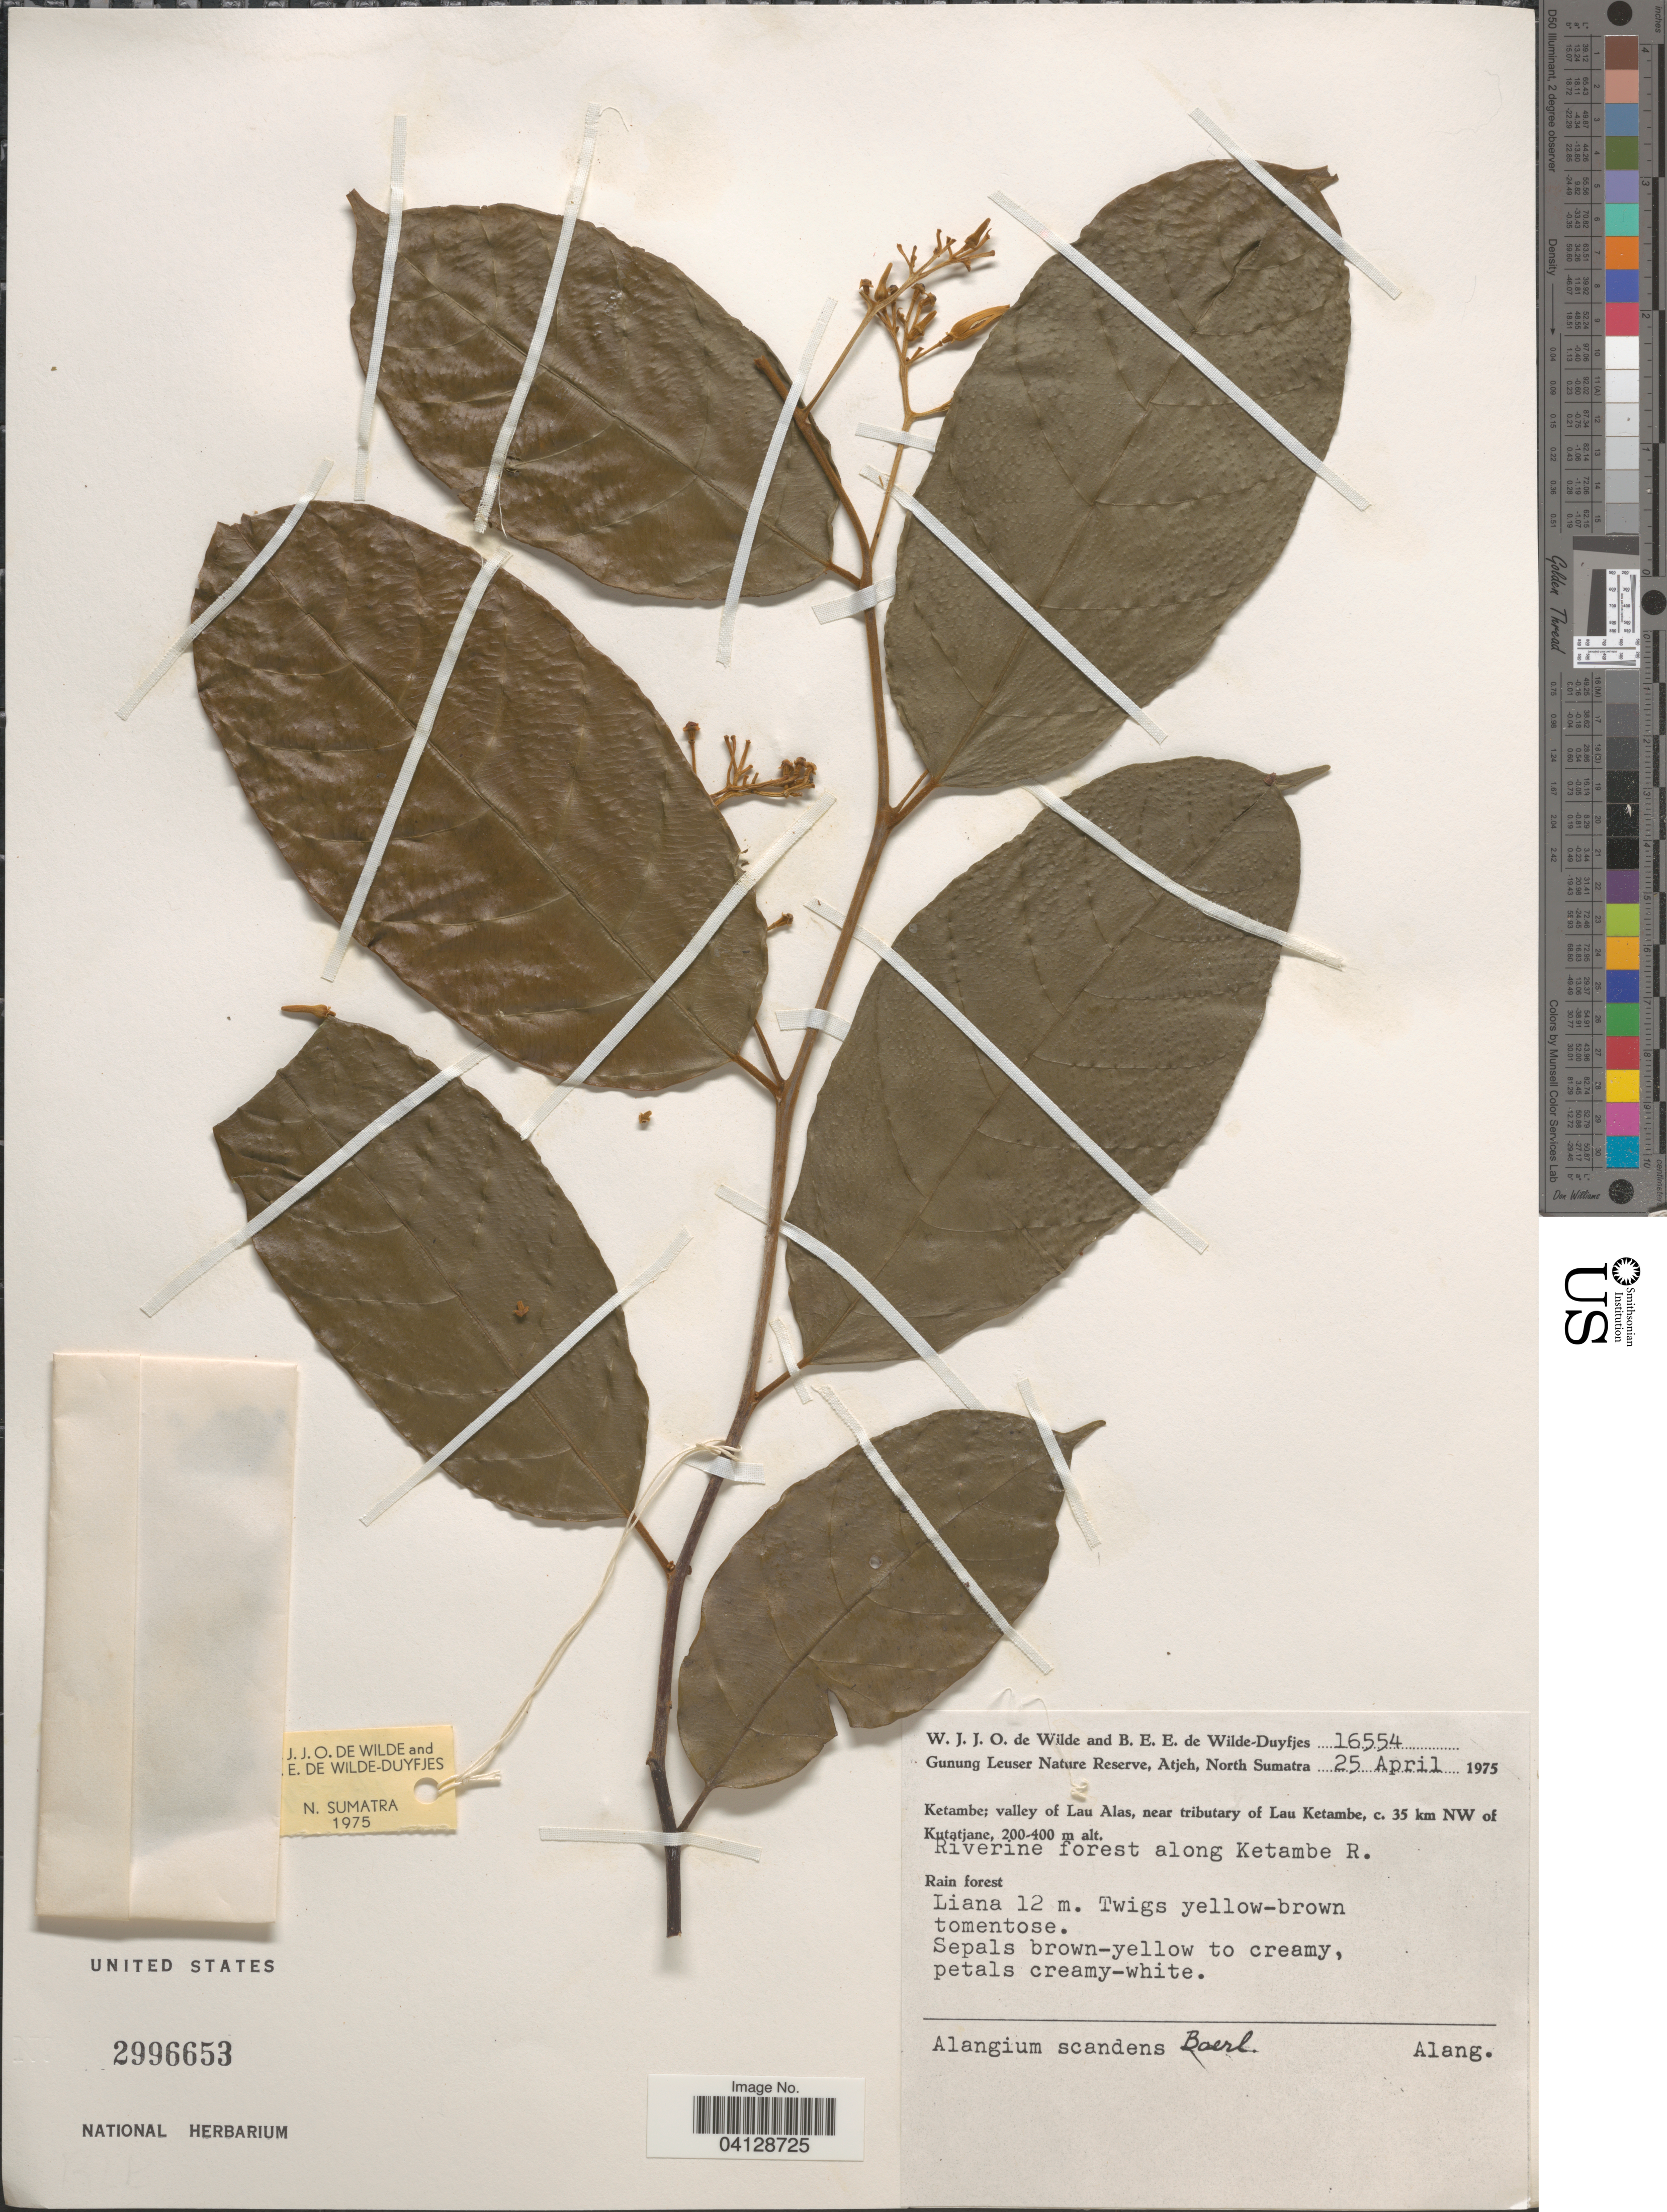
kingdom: Plantae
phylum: Tracheophyta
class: Magnoliopsida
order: Cornales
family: Cornaceae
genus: Alangium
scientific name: Alangium scandens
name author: Bloemb.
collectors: W. J. de Wilde & B. E. de Wilde-Duyfjes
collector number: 16554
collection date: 1975-04-25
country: Indonesia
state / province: Sumatra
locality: Gunung Leuser Nature Reserve, Atjeh, North Sumatra. Ketambe; valley of Lau Alas, near tributary of Lau Ketambe, c. 35 km NW of Kutatjane. Riverine forest along Ketambe R.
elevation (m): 200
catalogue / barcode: US 2996653